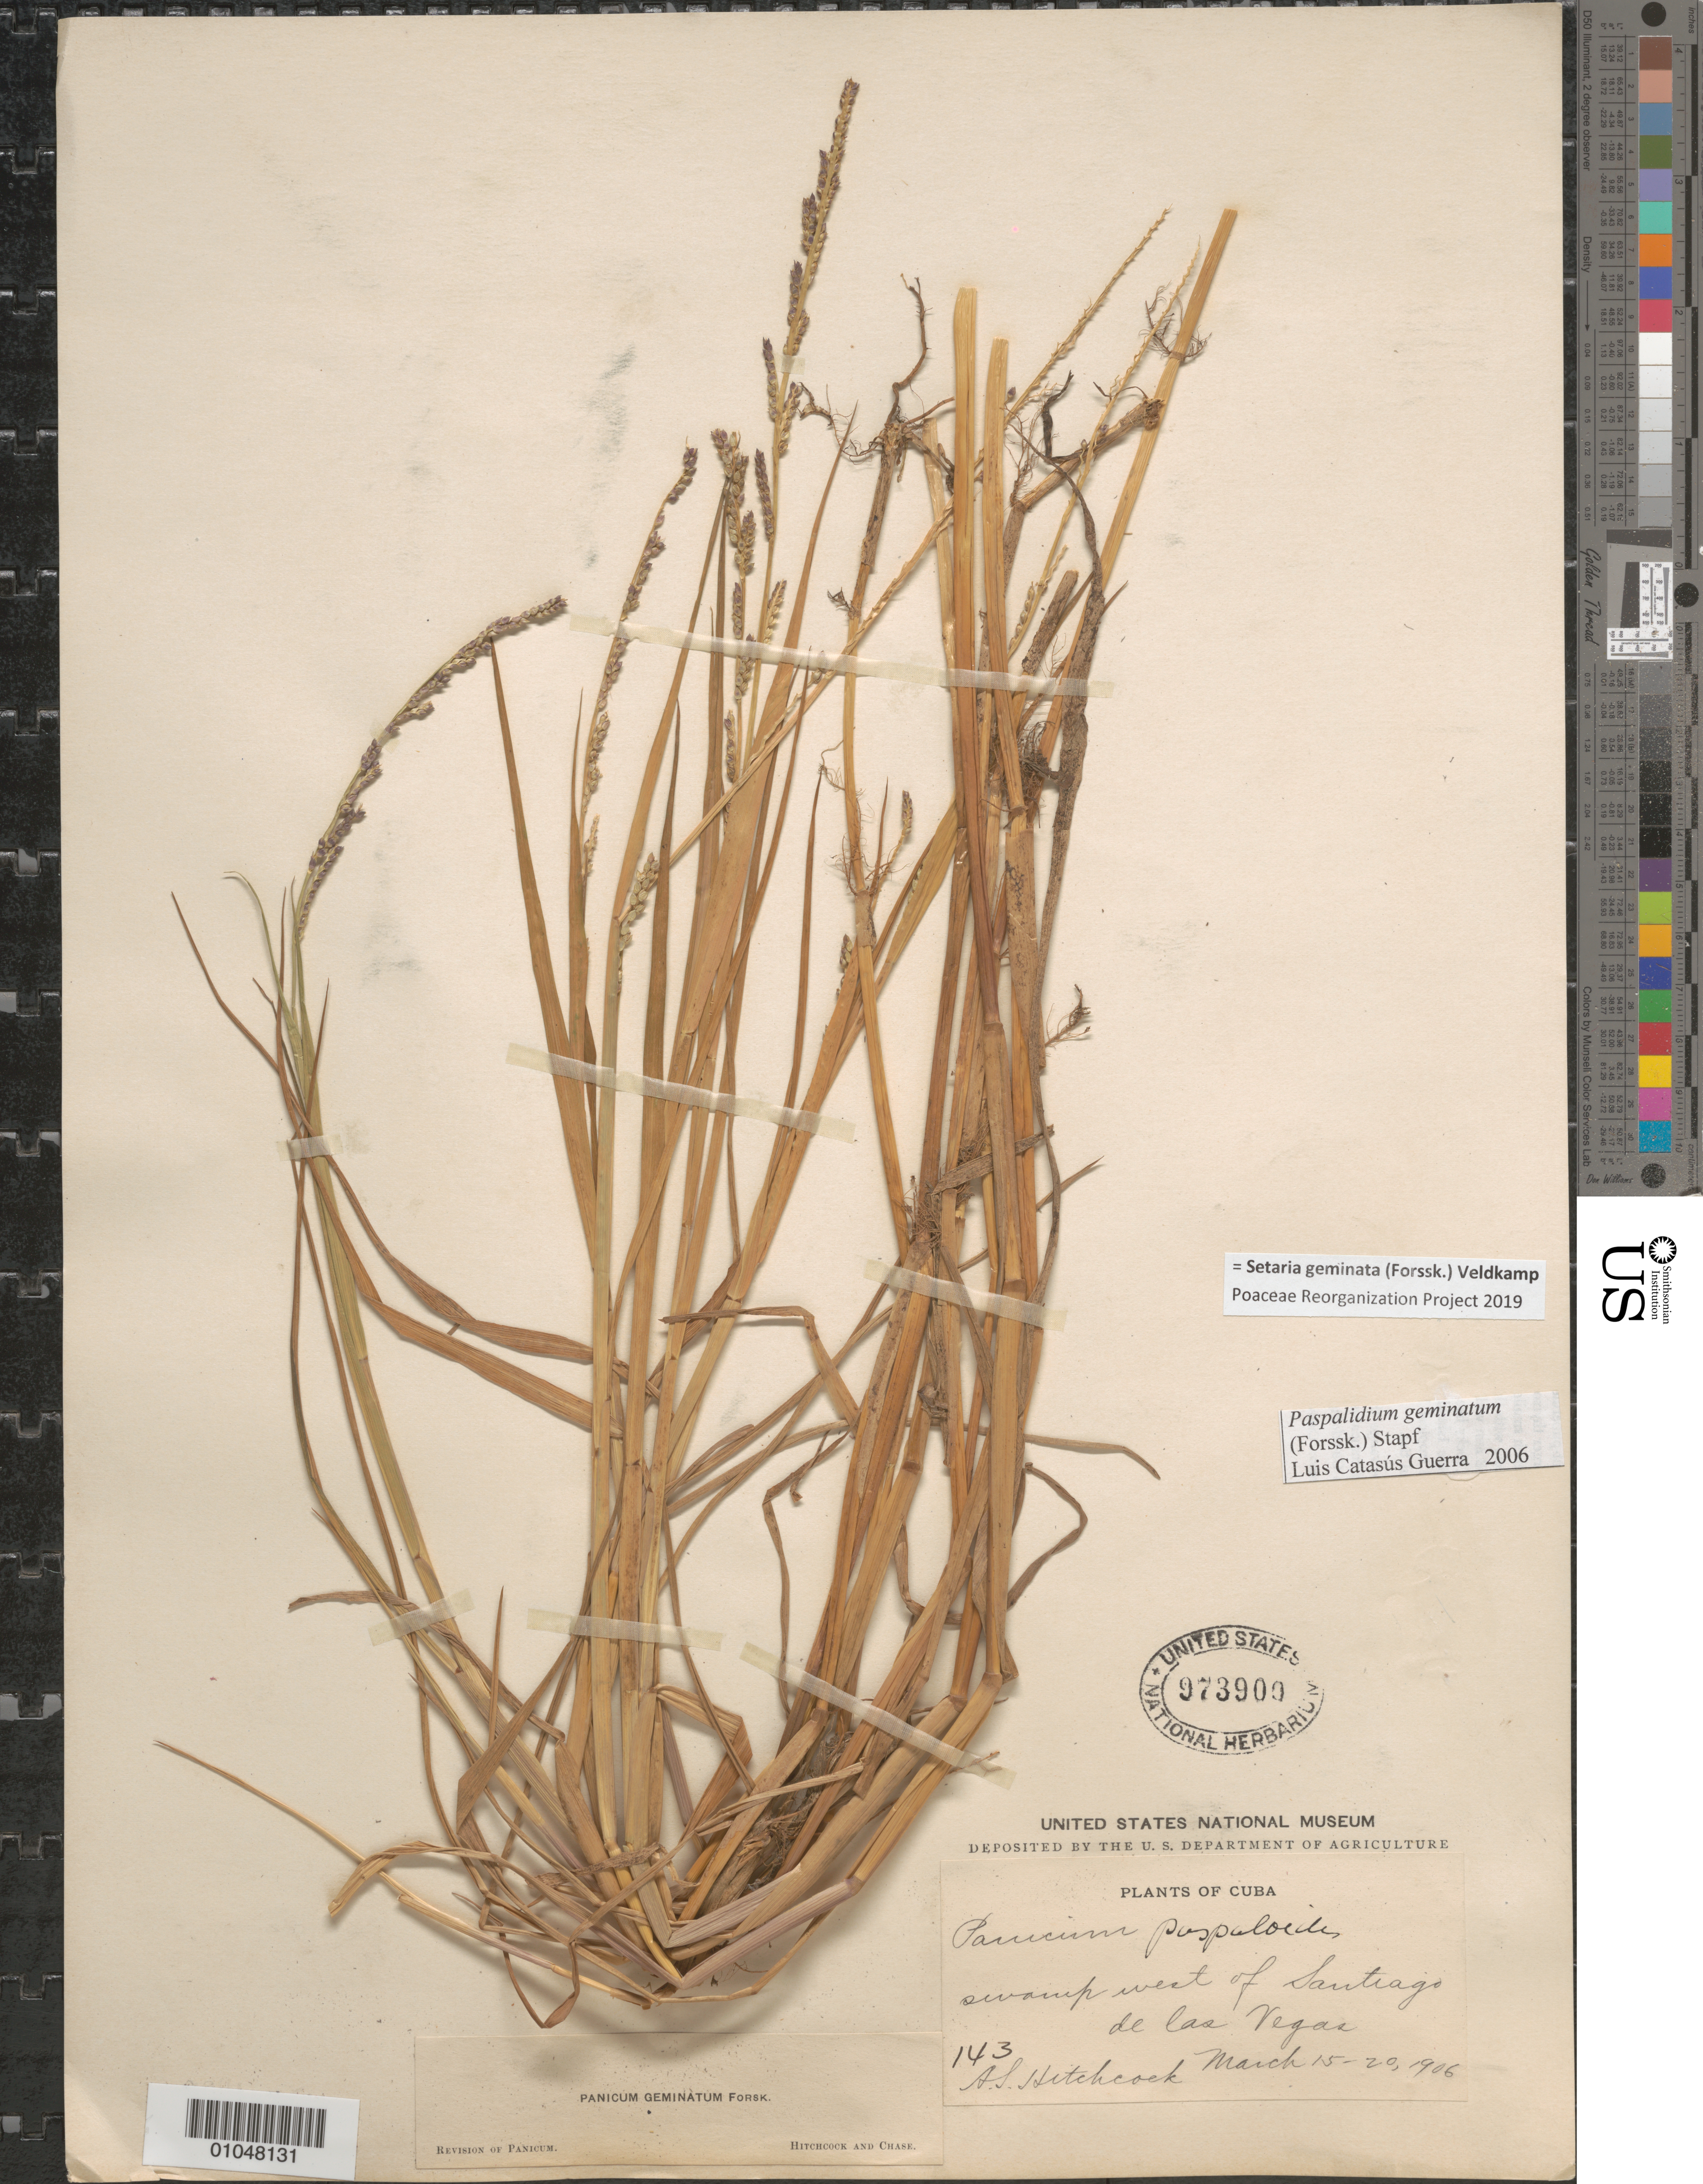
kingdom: Plantae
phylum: Tracheophyta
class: Liliopsida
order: Poales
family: Poaceae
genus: Panicum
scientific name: Panicum geminatum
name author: Forssk.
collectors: A. S. Hitchcock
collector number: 143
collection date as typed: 15 Mar 1906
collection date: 1906-03-15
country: Cuba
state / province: La Habana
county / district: Municipio Boyeros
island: Cuba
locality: West of Santiago de las Vegas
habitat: Swamp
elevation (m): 97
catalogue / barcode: US 973900